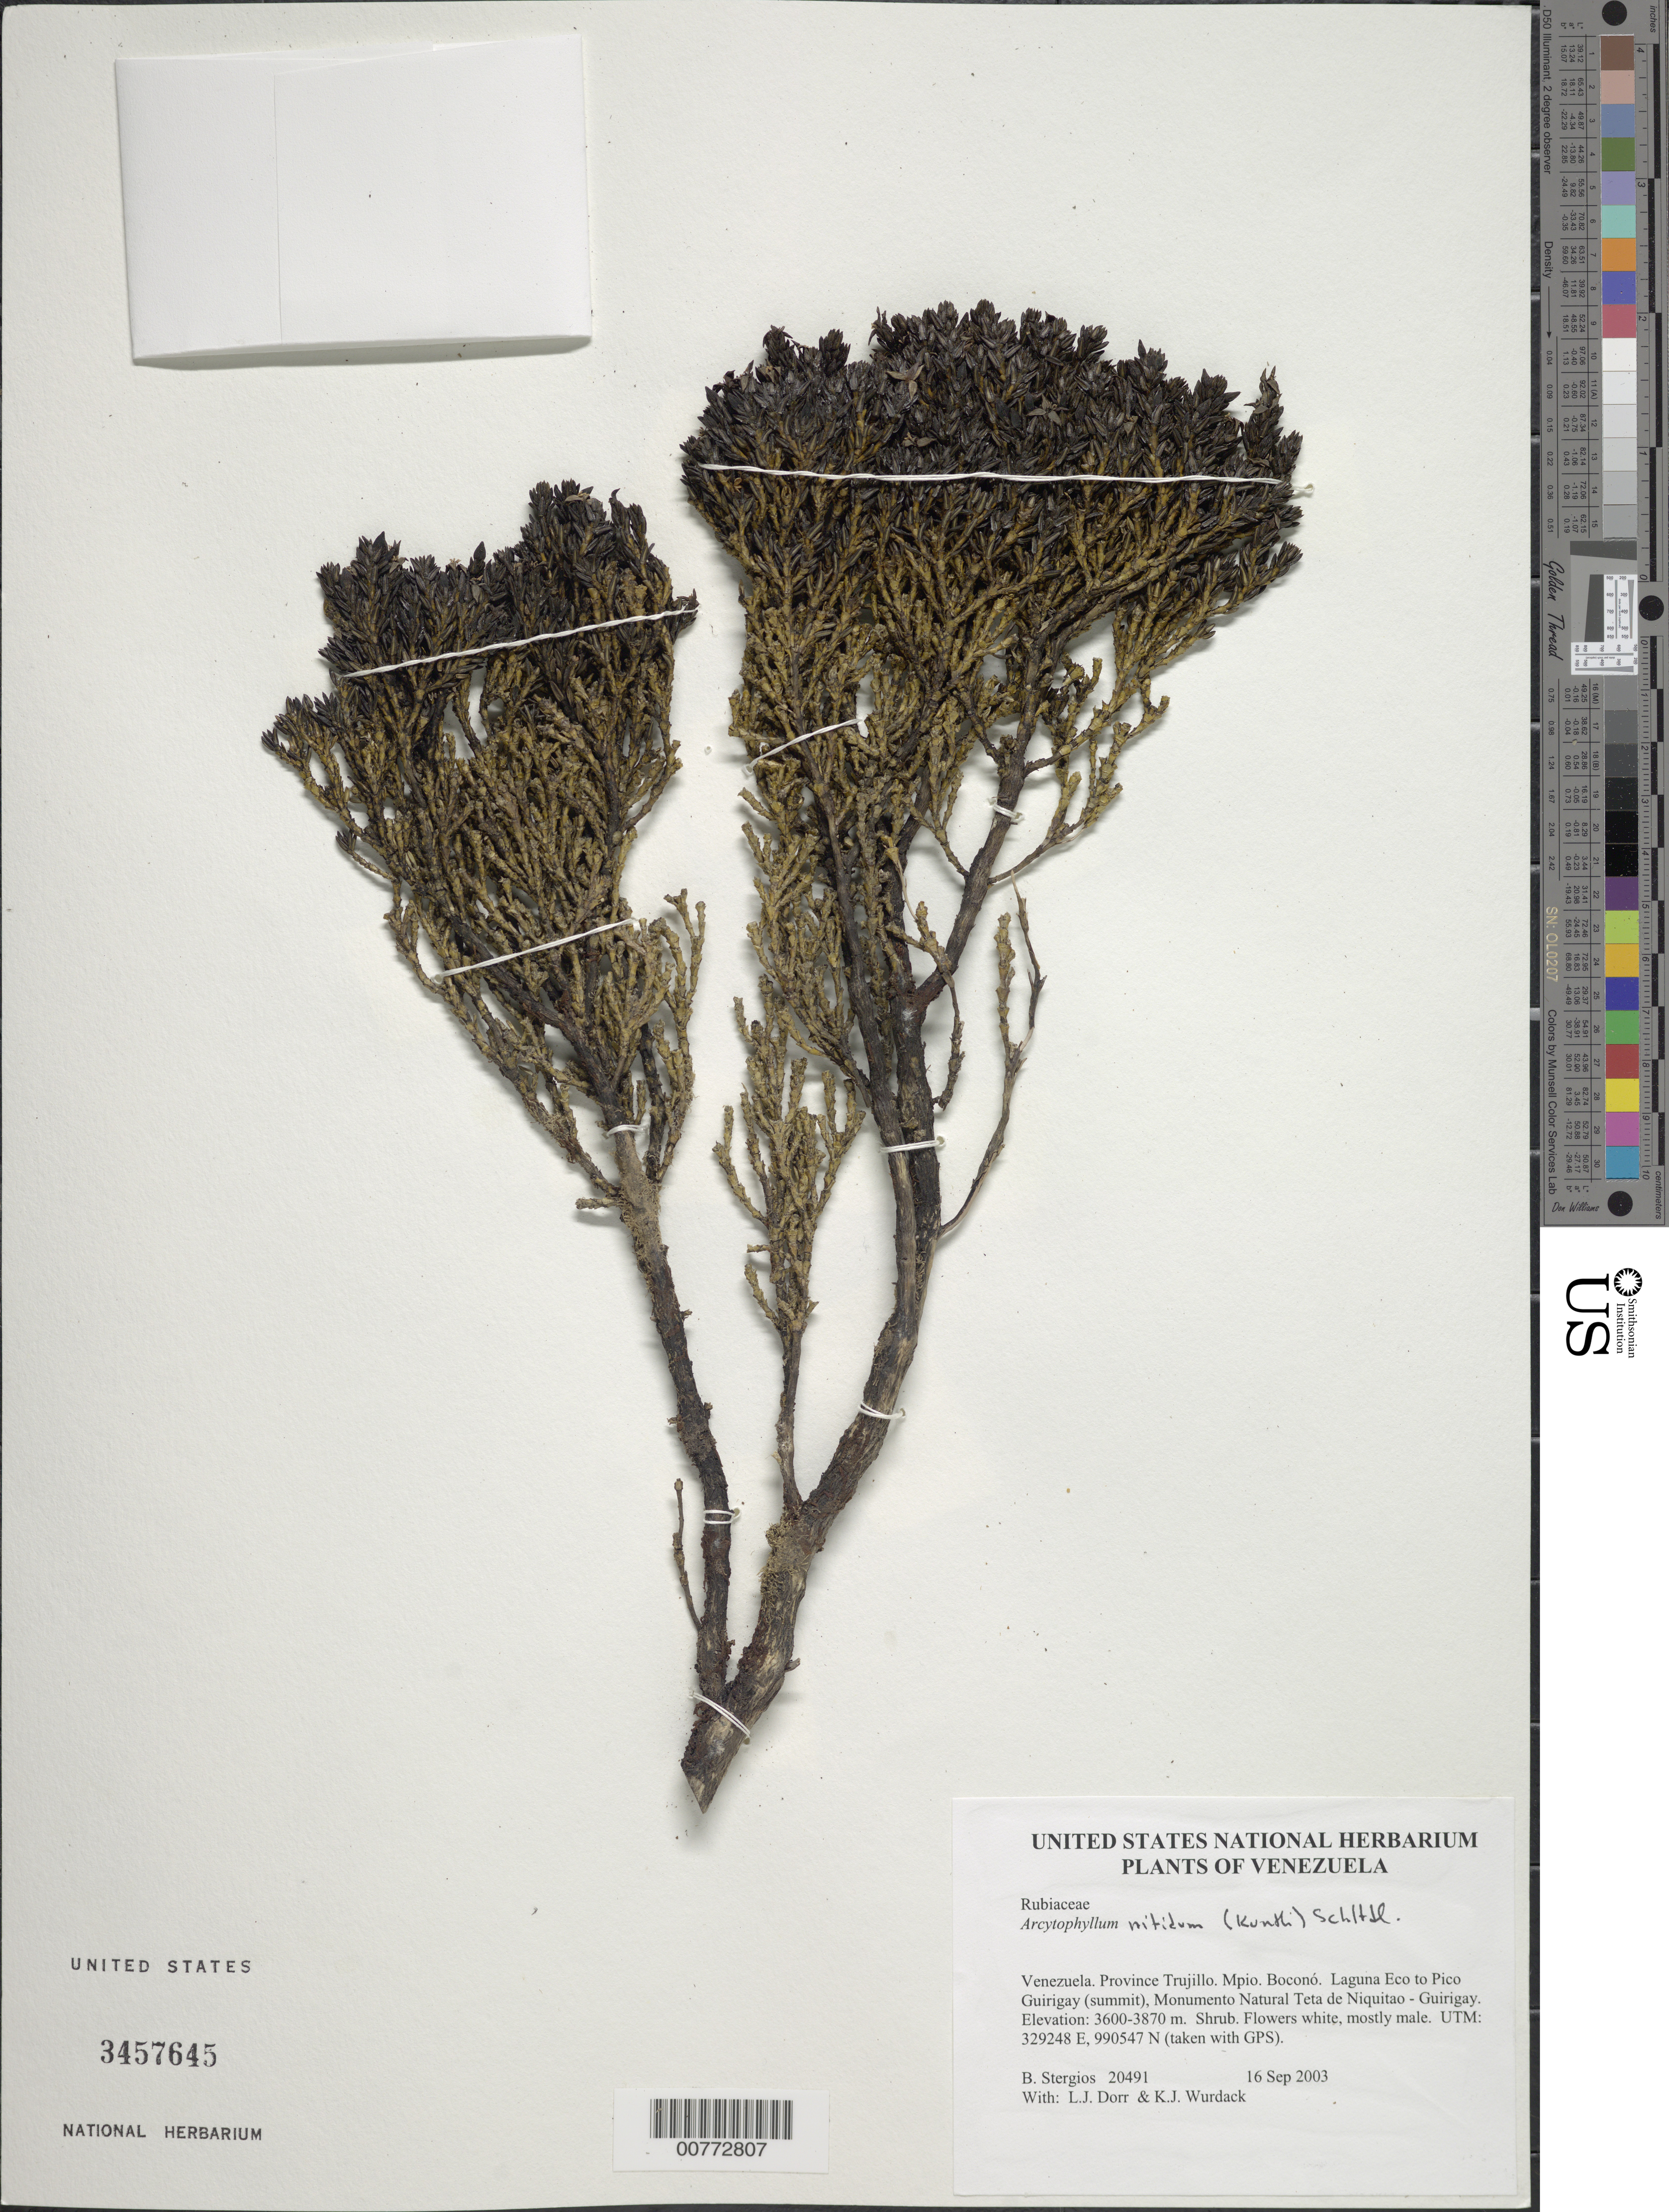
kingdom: Plantae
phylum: Tracheophyta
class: Magnoliopsida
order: Gentianales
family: Rubiaceae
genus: Arcytophyllum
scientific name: Arcytophyllum nitidum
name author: (Kunth) Schltdl.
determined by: Dorr, L. J., (BOT), Smithsonian Institution - National Museum of Natural History (UNITED STATES)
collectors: B. G. Stergios, L. J. Dorr & K. Wurdack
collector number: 20491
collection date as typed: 16 Sep 2003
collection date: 2003-09-16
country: Venezuela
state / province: Trujillo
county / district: Boconó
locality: Laguna Eco to Pico Guirigay (summit), Monumento Natural Teta de Niquitao - Guirigay.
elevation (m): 3600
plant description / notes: NY, PORT, US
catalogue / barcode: US 3457645